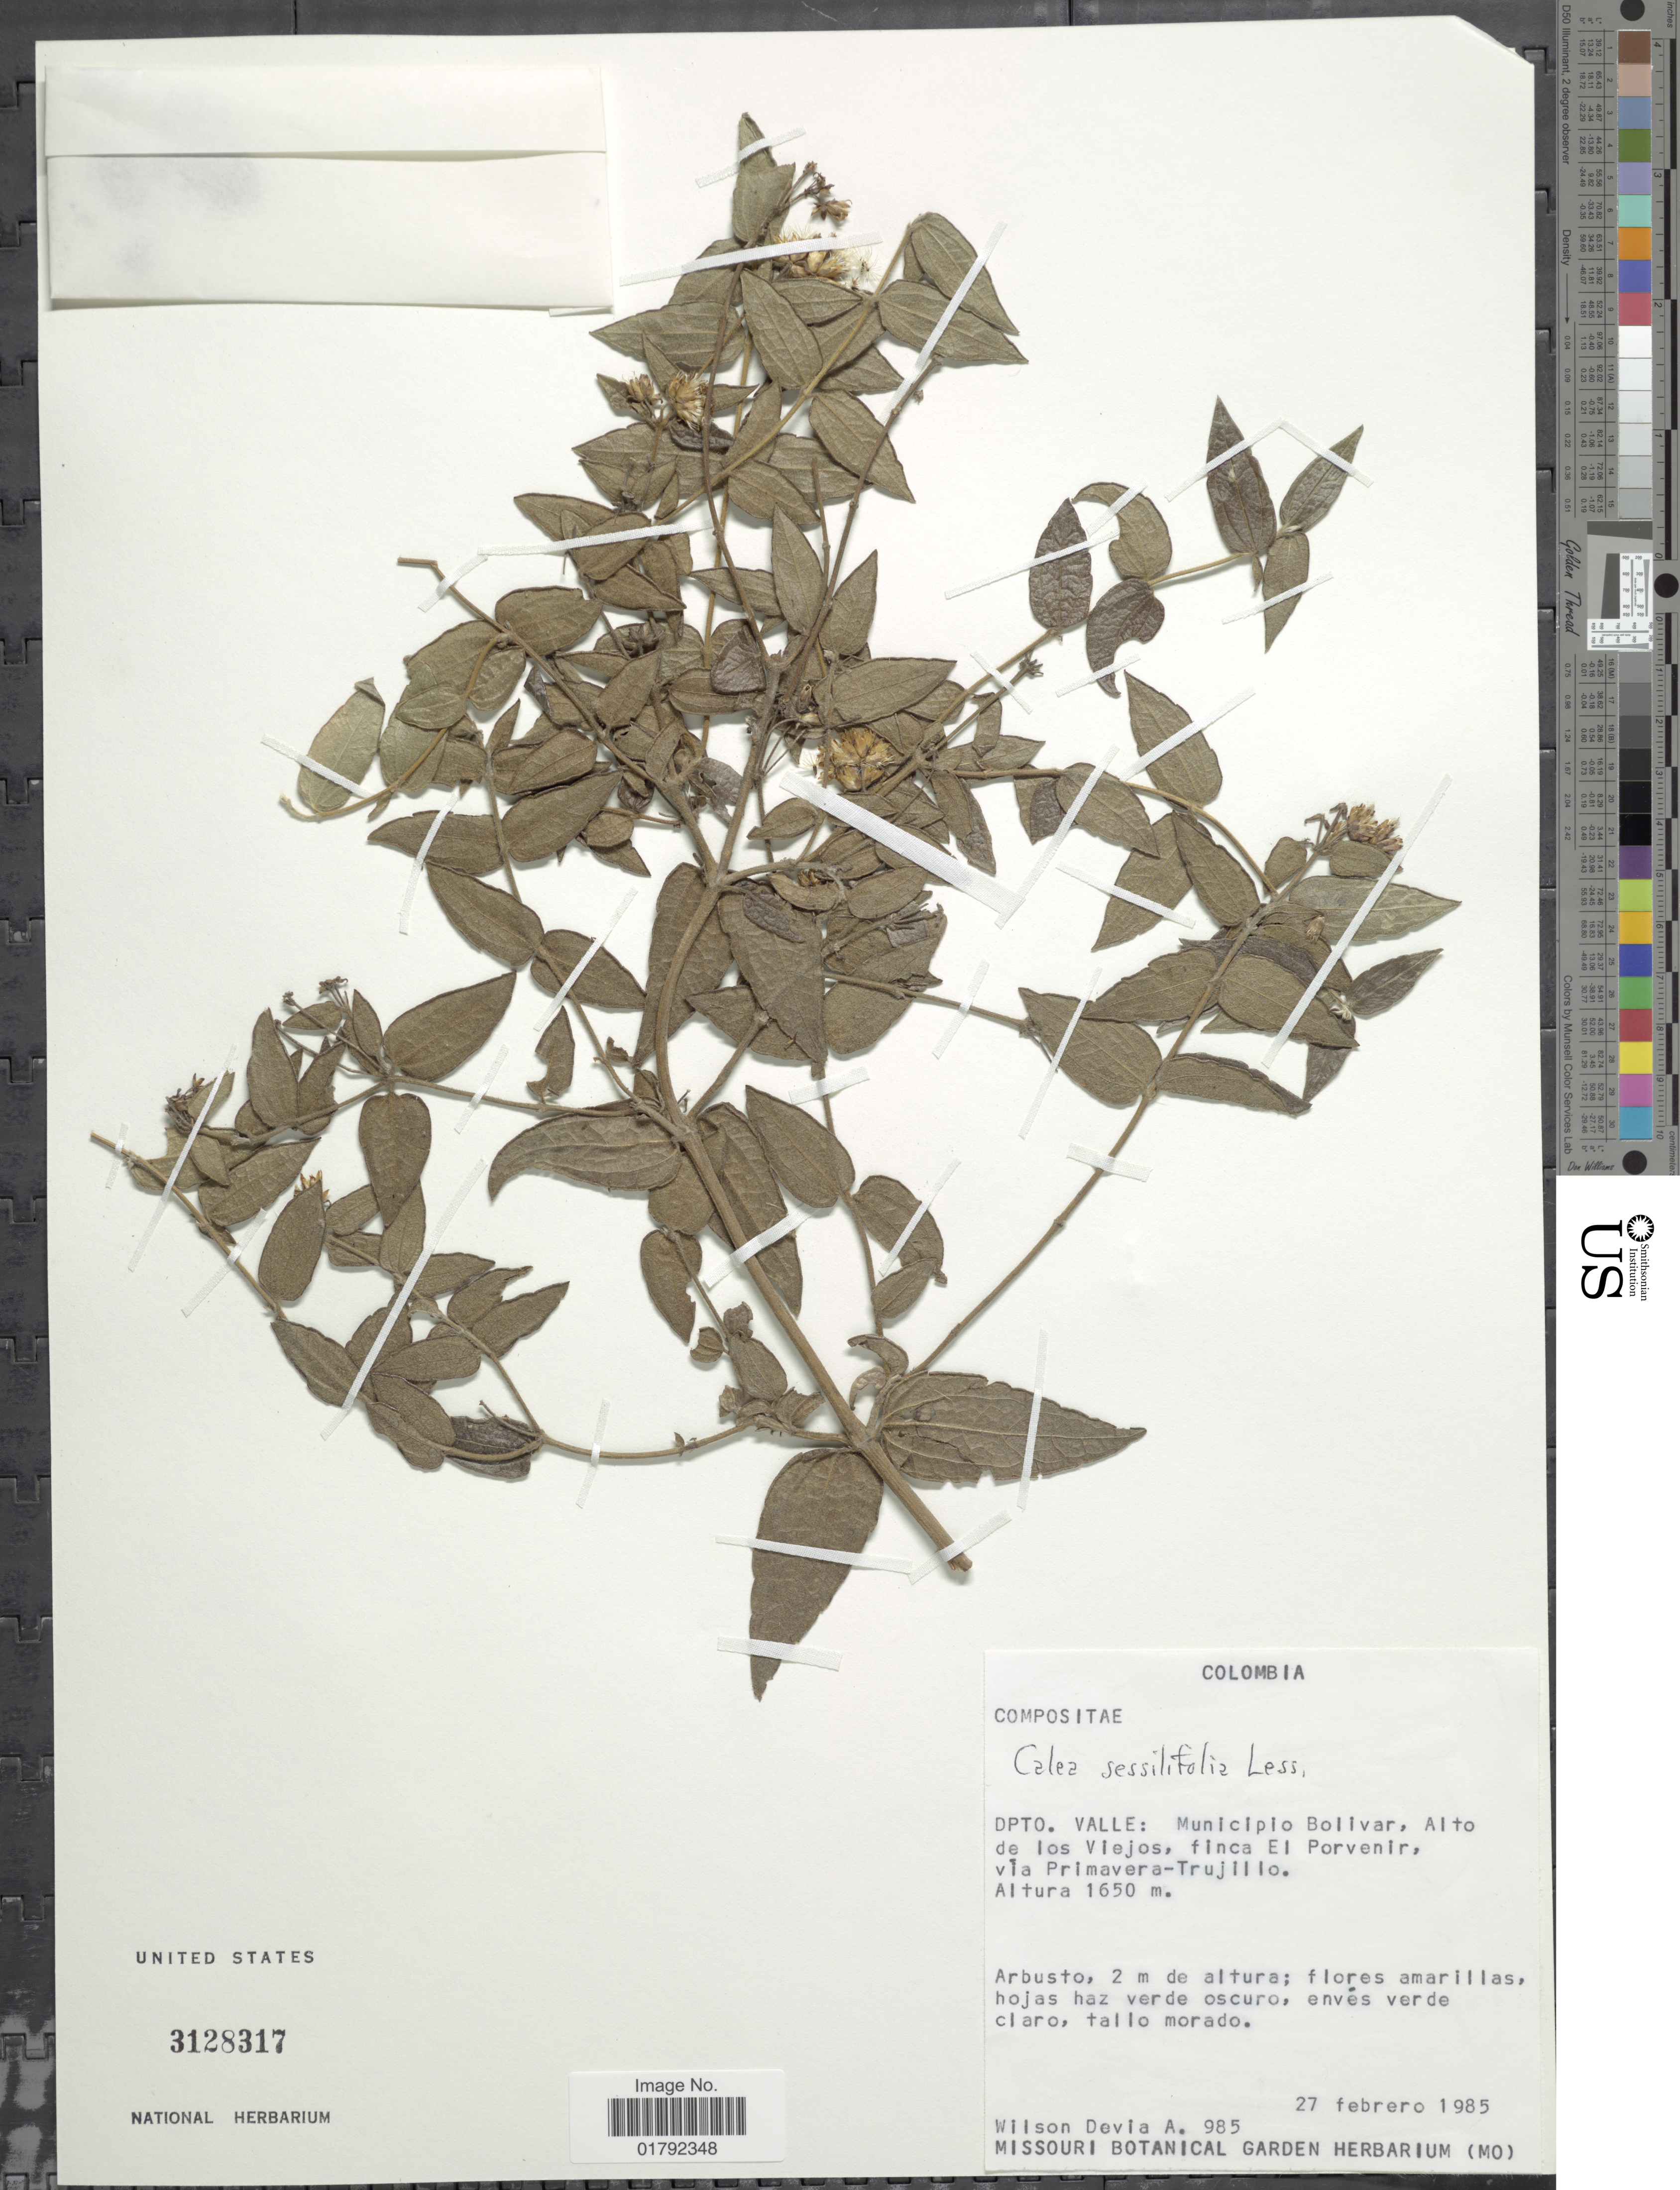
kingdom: Plantae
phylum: Tracheophyta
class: Magnoliopsida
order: Asterales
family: Asteraceae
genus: Calea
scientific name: Calea sessiliflora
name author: Less.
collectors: W. Devia A.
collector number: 985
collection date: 1985-02-27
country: Colombia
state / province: Valle del Cauca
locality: Valle: Municipio Bolivar, Alto de los Viejos, finca El Porvenir, via Primavera-Trujillo.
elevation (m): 1650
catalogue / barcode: US 3128317